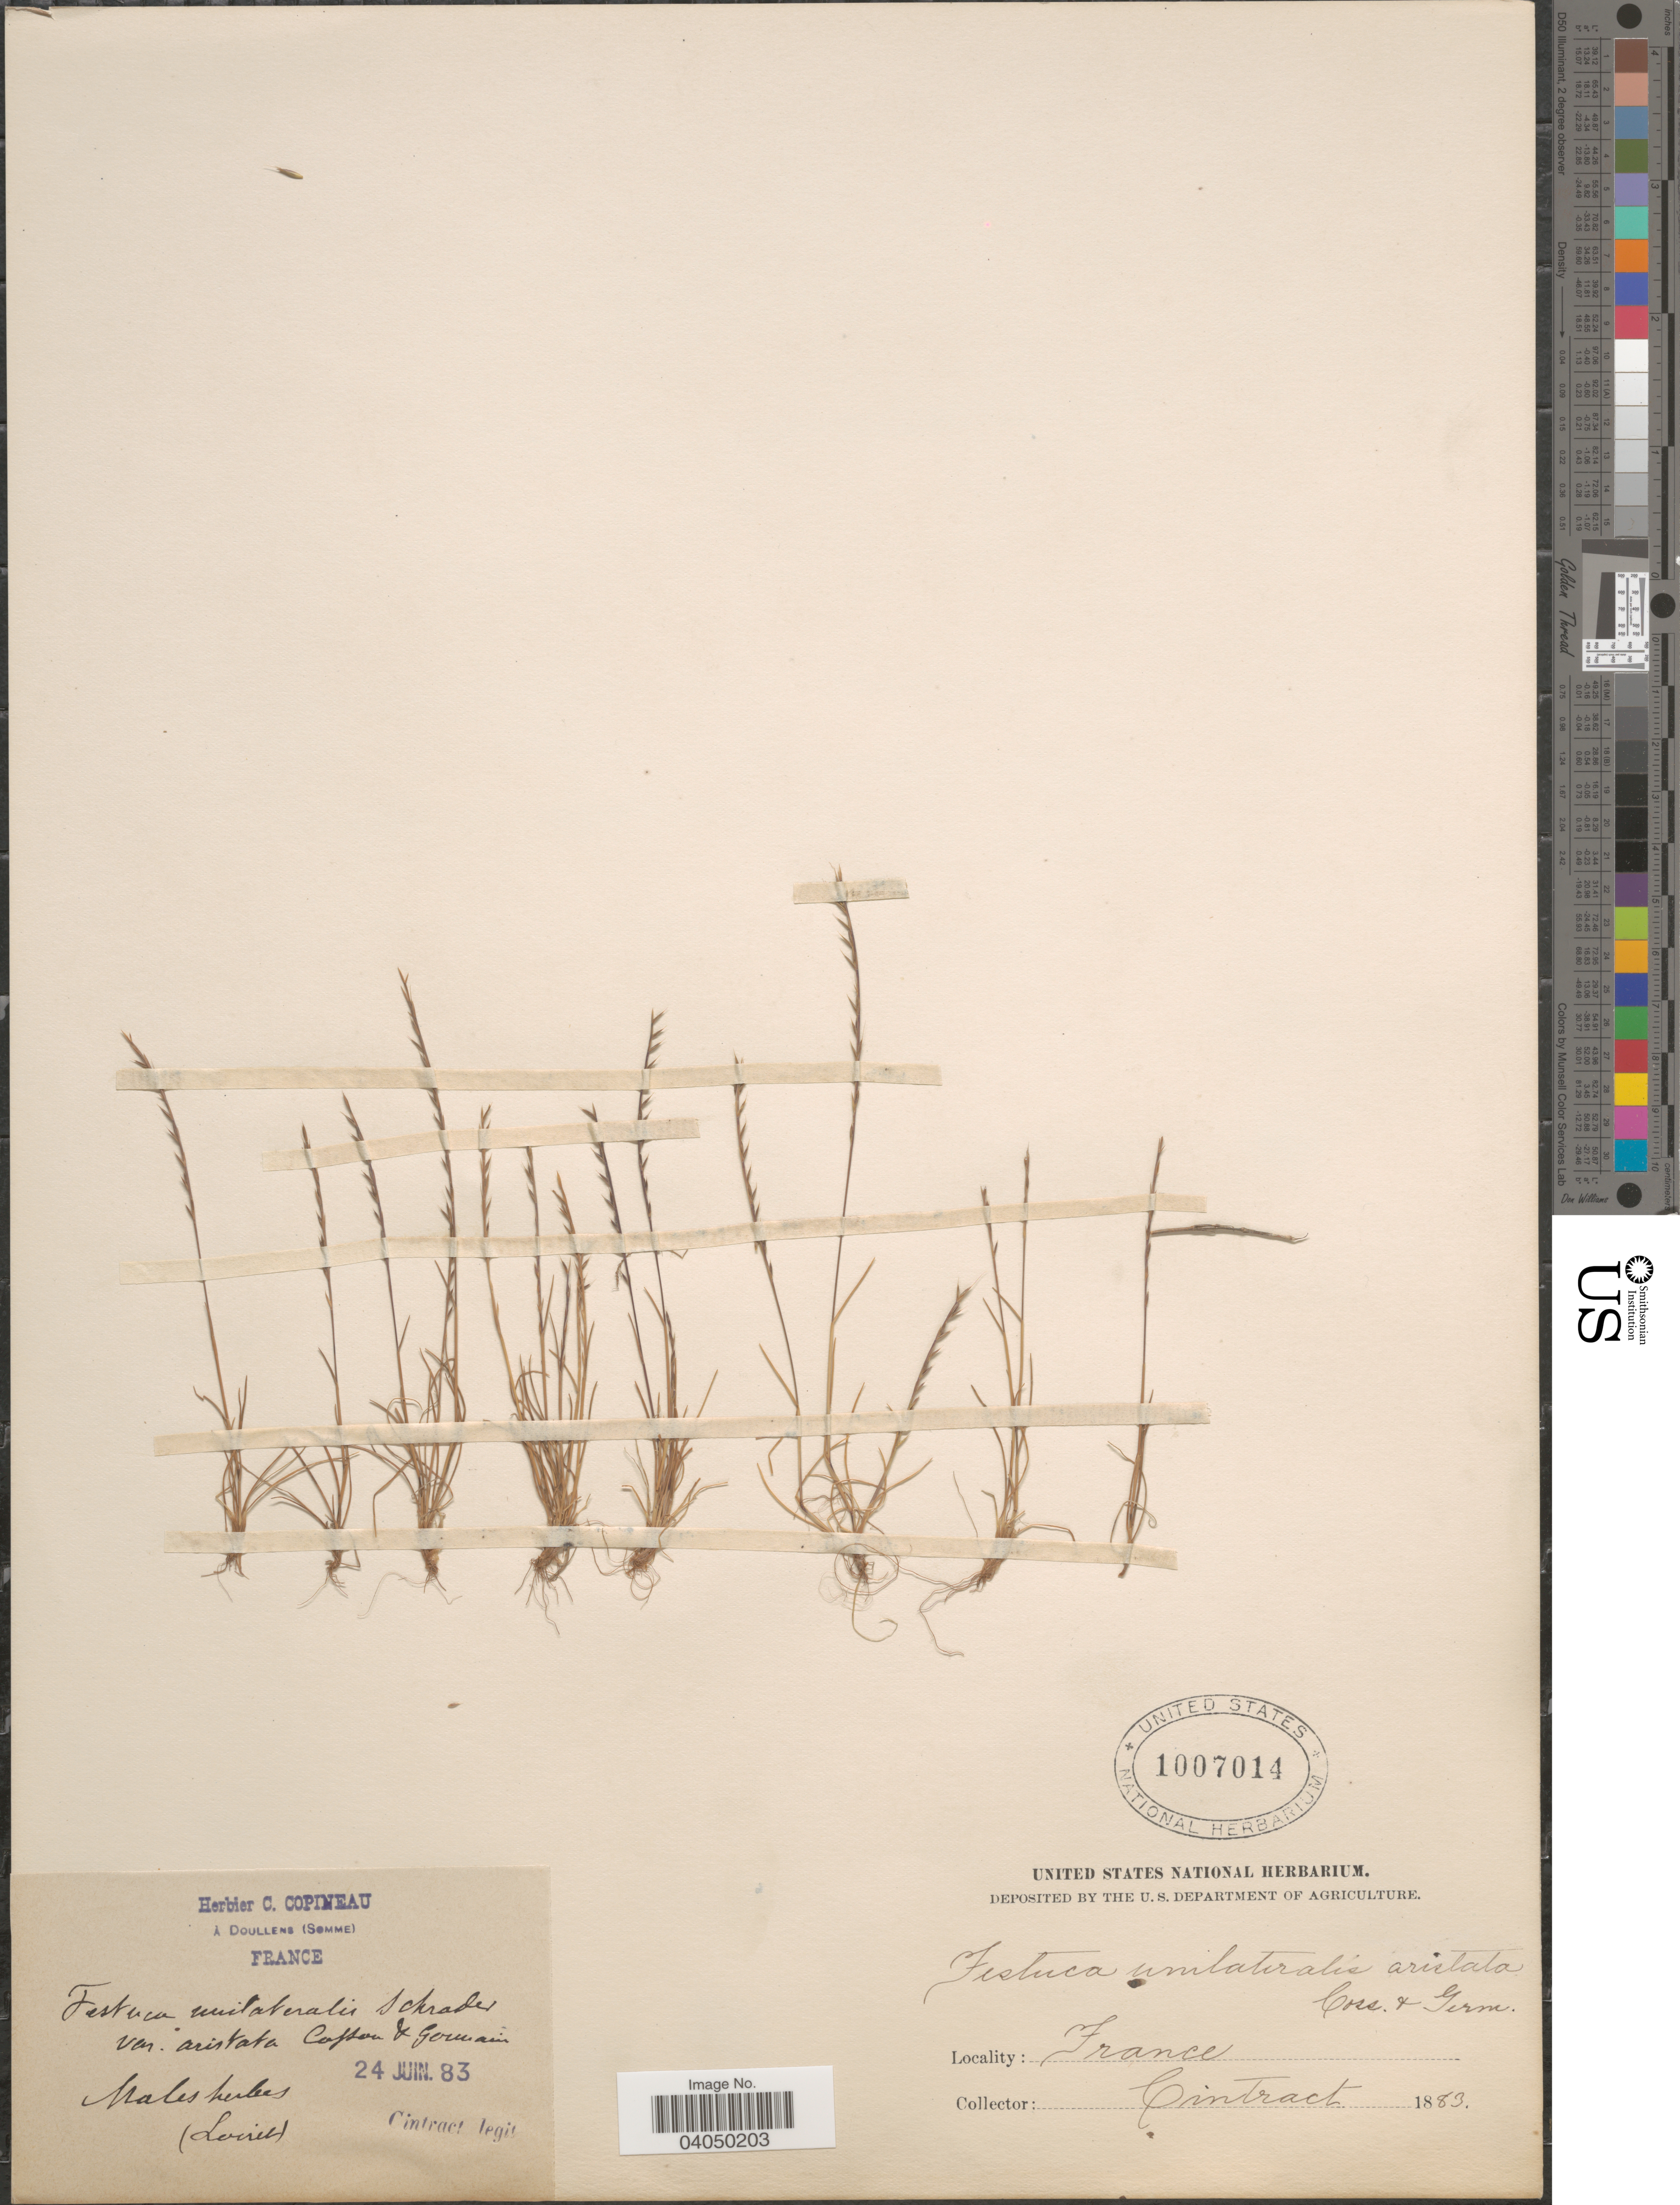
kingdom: Plantae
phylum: Tracheophyta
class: Liliopsida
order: Poales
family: Poaceae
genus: Festuca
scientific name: Festuca unilateralis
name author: Schrad.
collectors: Cintract, --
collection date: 1883-06-24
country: France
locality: Malesherbes (Loiret).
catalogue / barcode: US 1007014